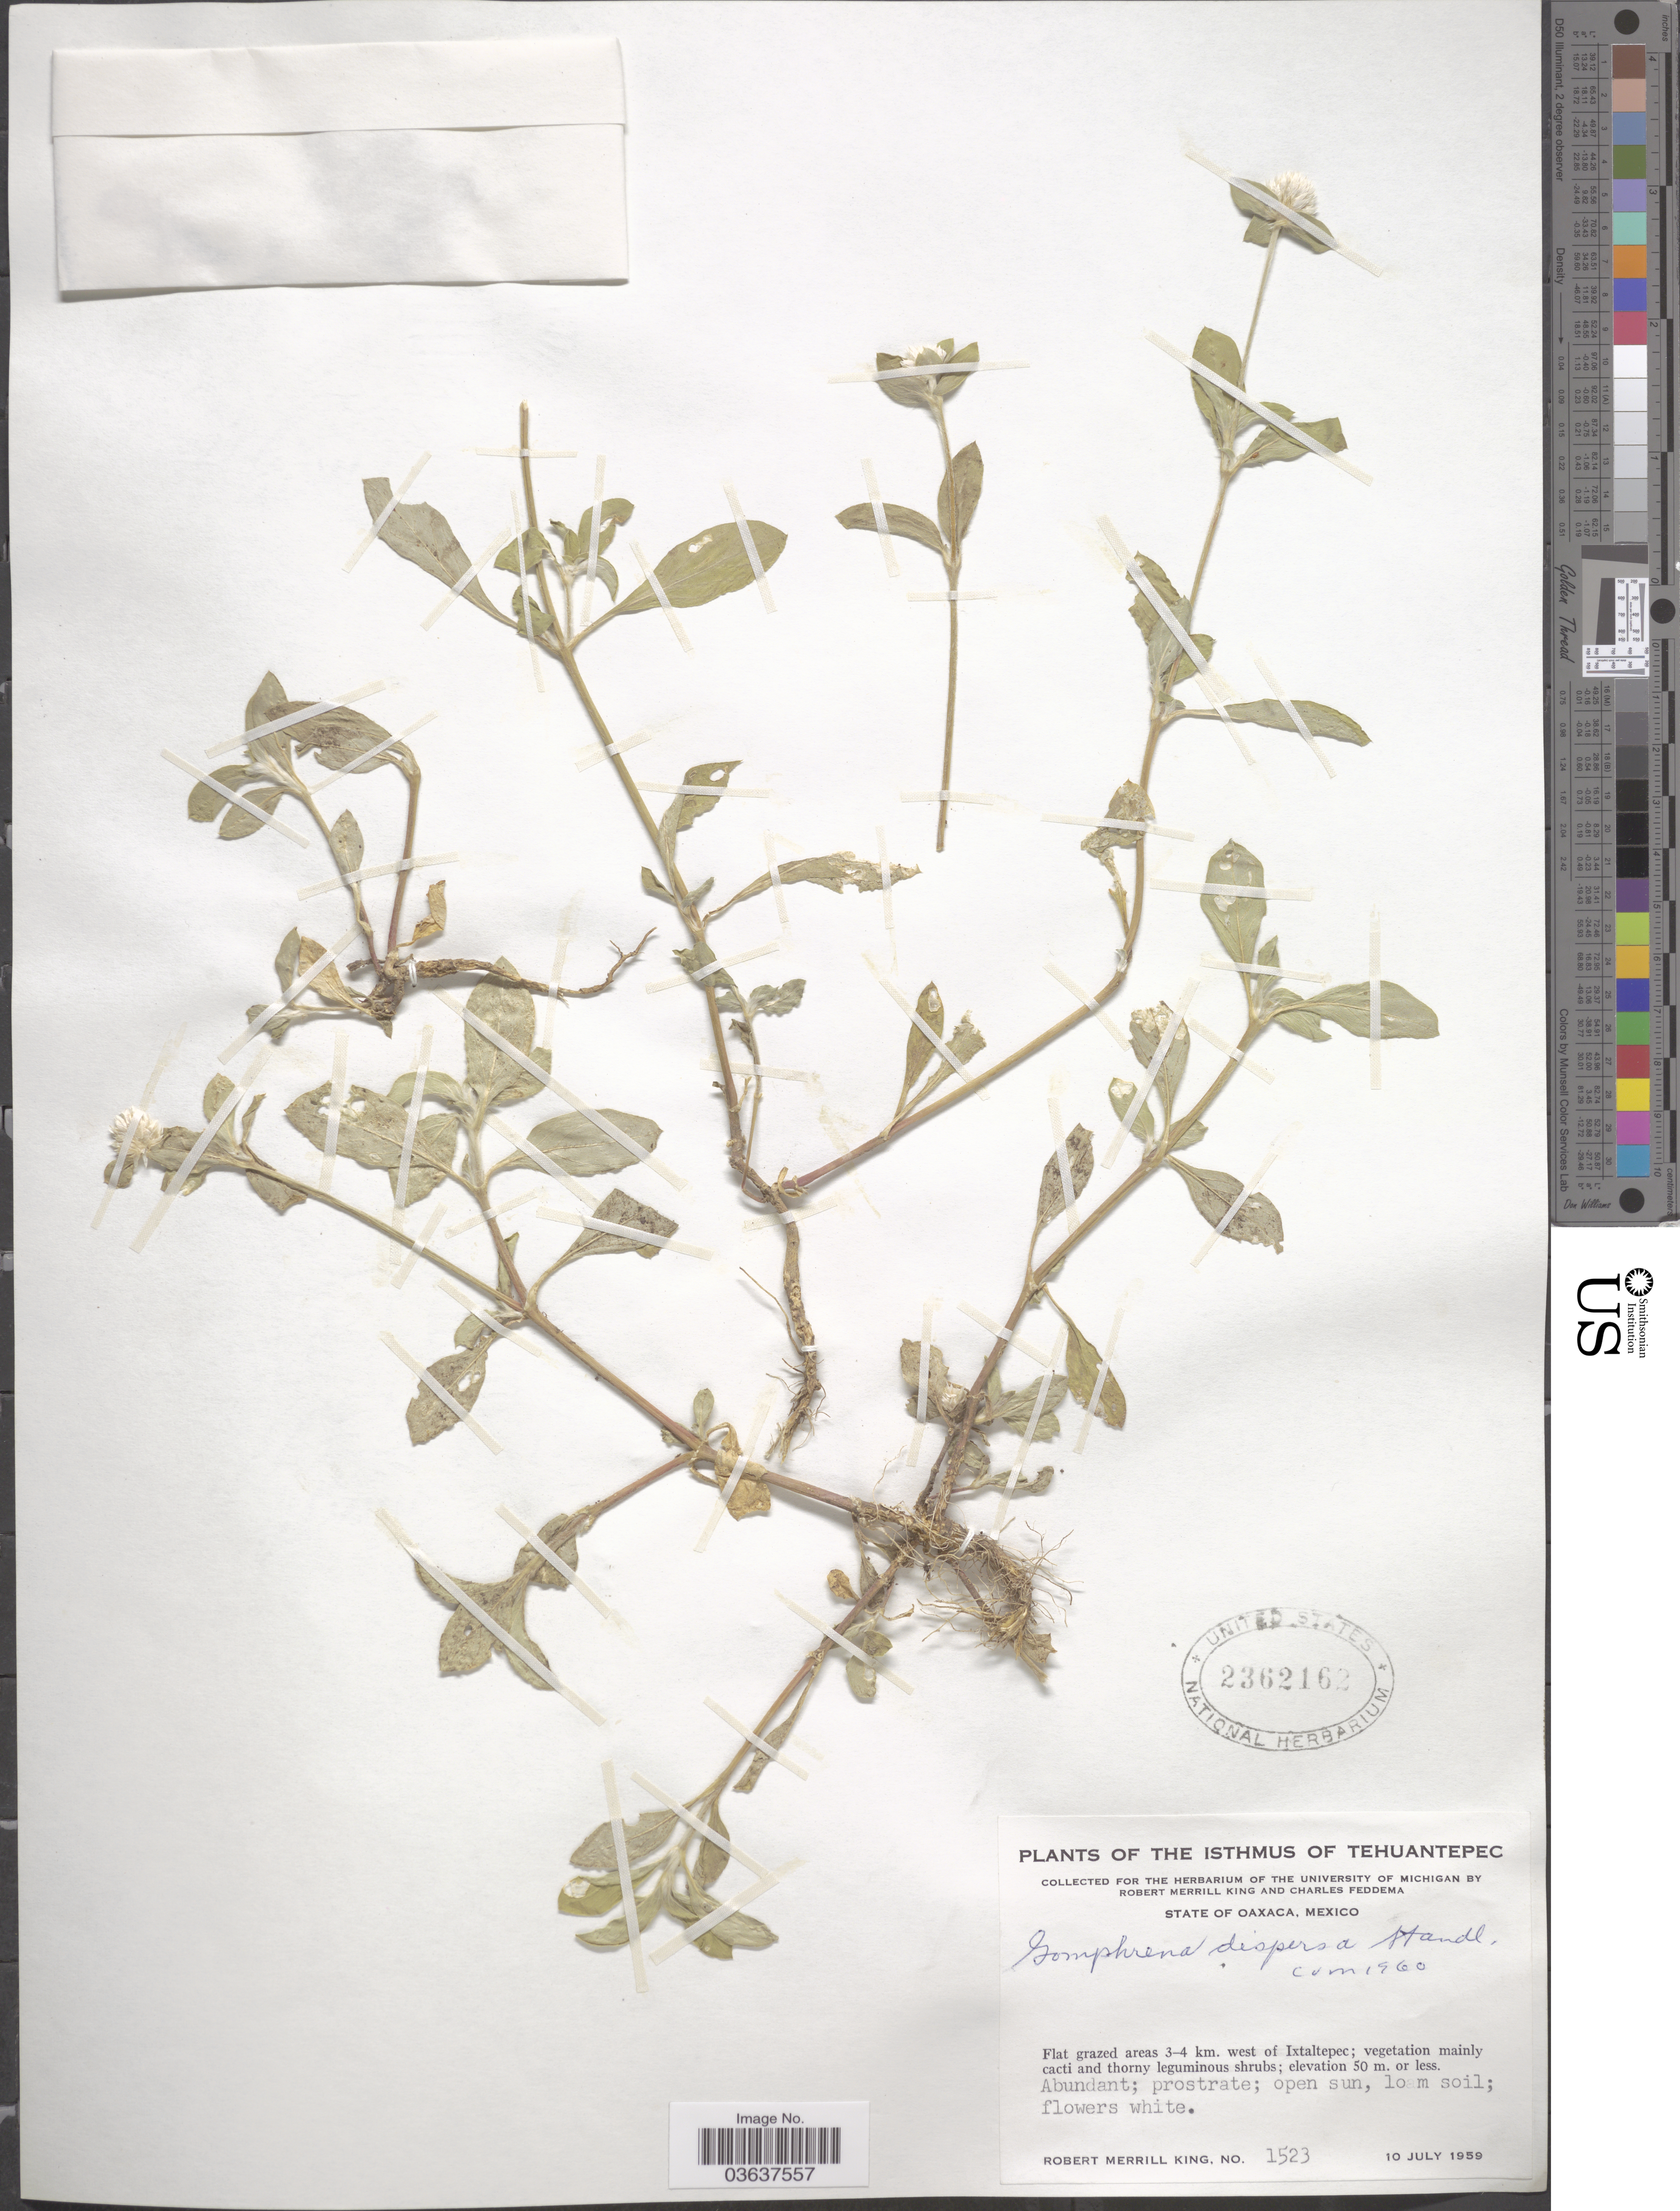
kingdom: Plantae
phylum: Tracheophyta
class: Magnoliopsida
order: Caryophyllales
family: Amaranthaceae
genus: Gomphrena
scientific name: Gomphrena dispersa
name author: Standl.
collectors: R. M. King & C. Feddema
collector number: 1523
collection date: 1959-07-10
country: Mexico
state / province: Oaxaca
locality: Flat grazed areas 3-4 km. west of Ixtaltepec.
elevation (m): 50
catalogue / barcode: US 2362162